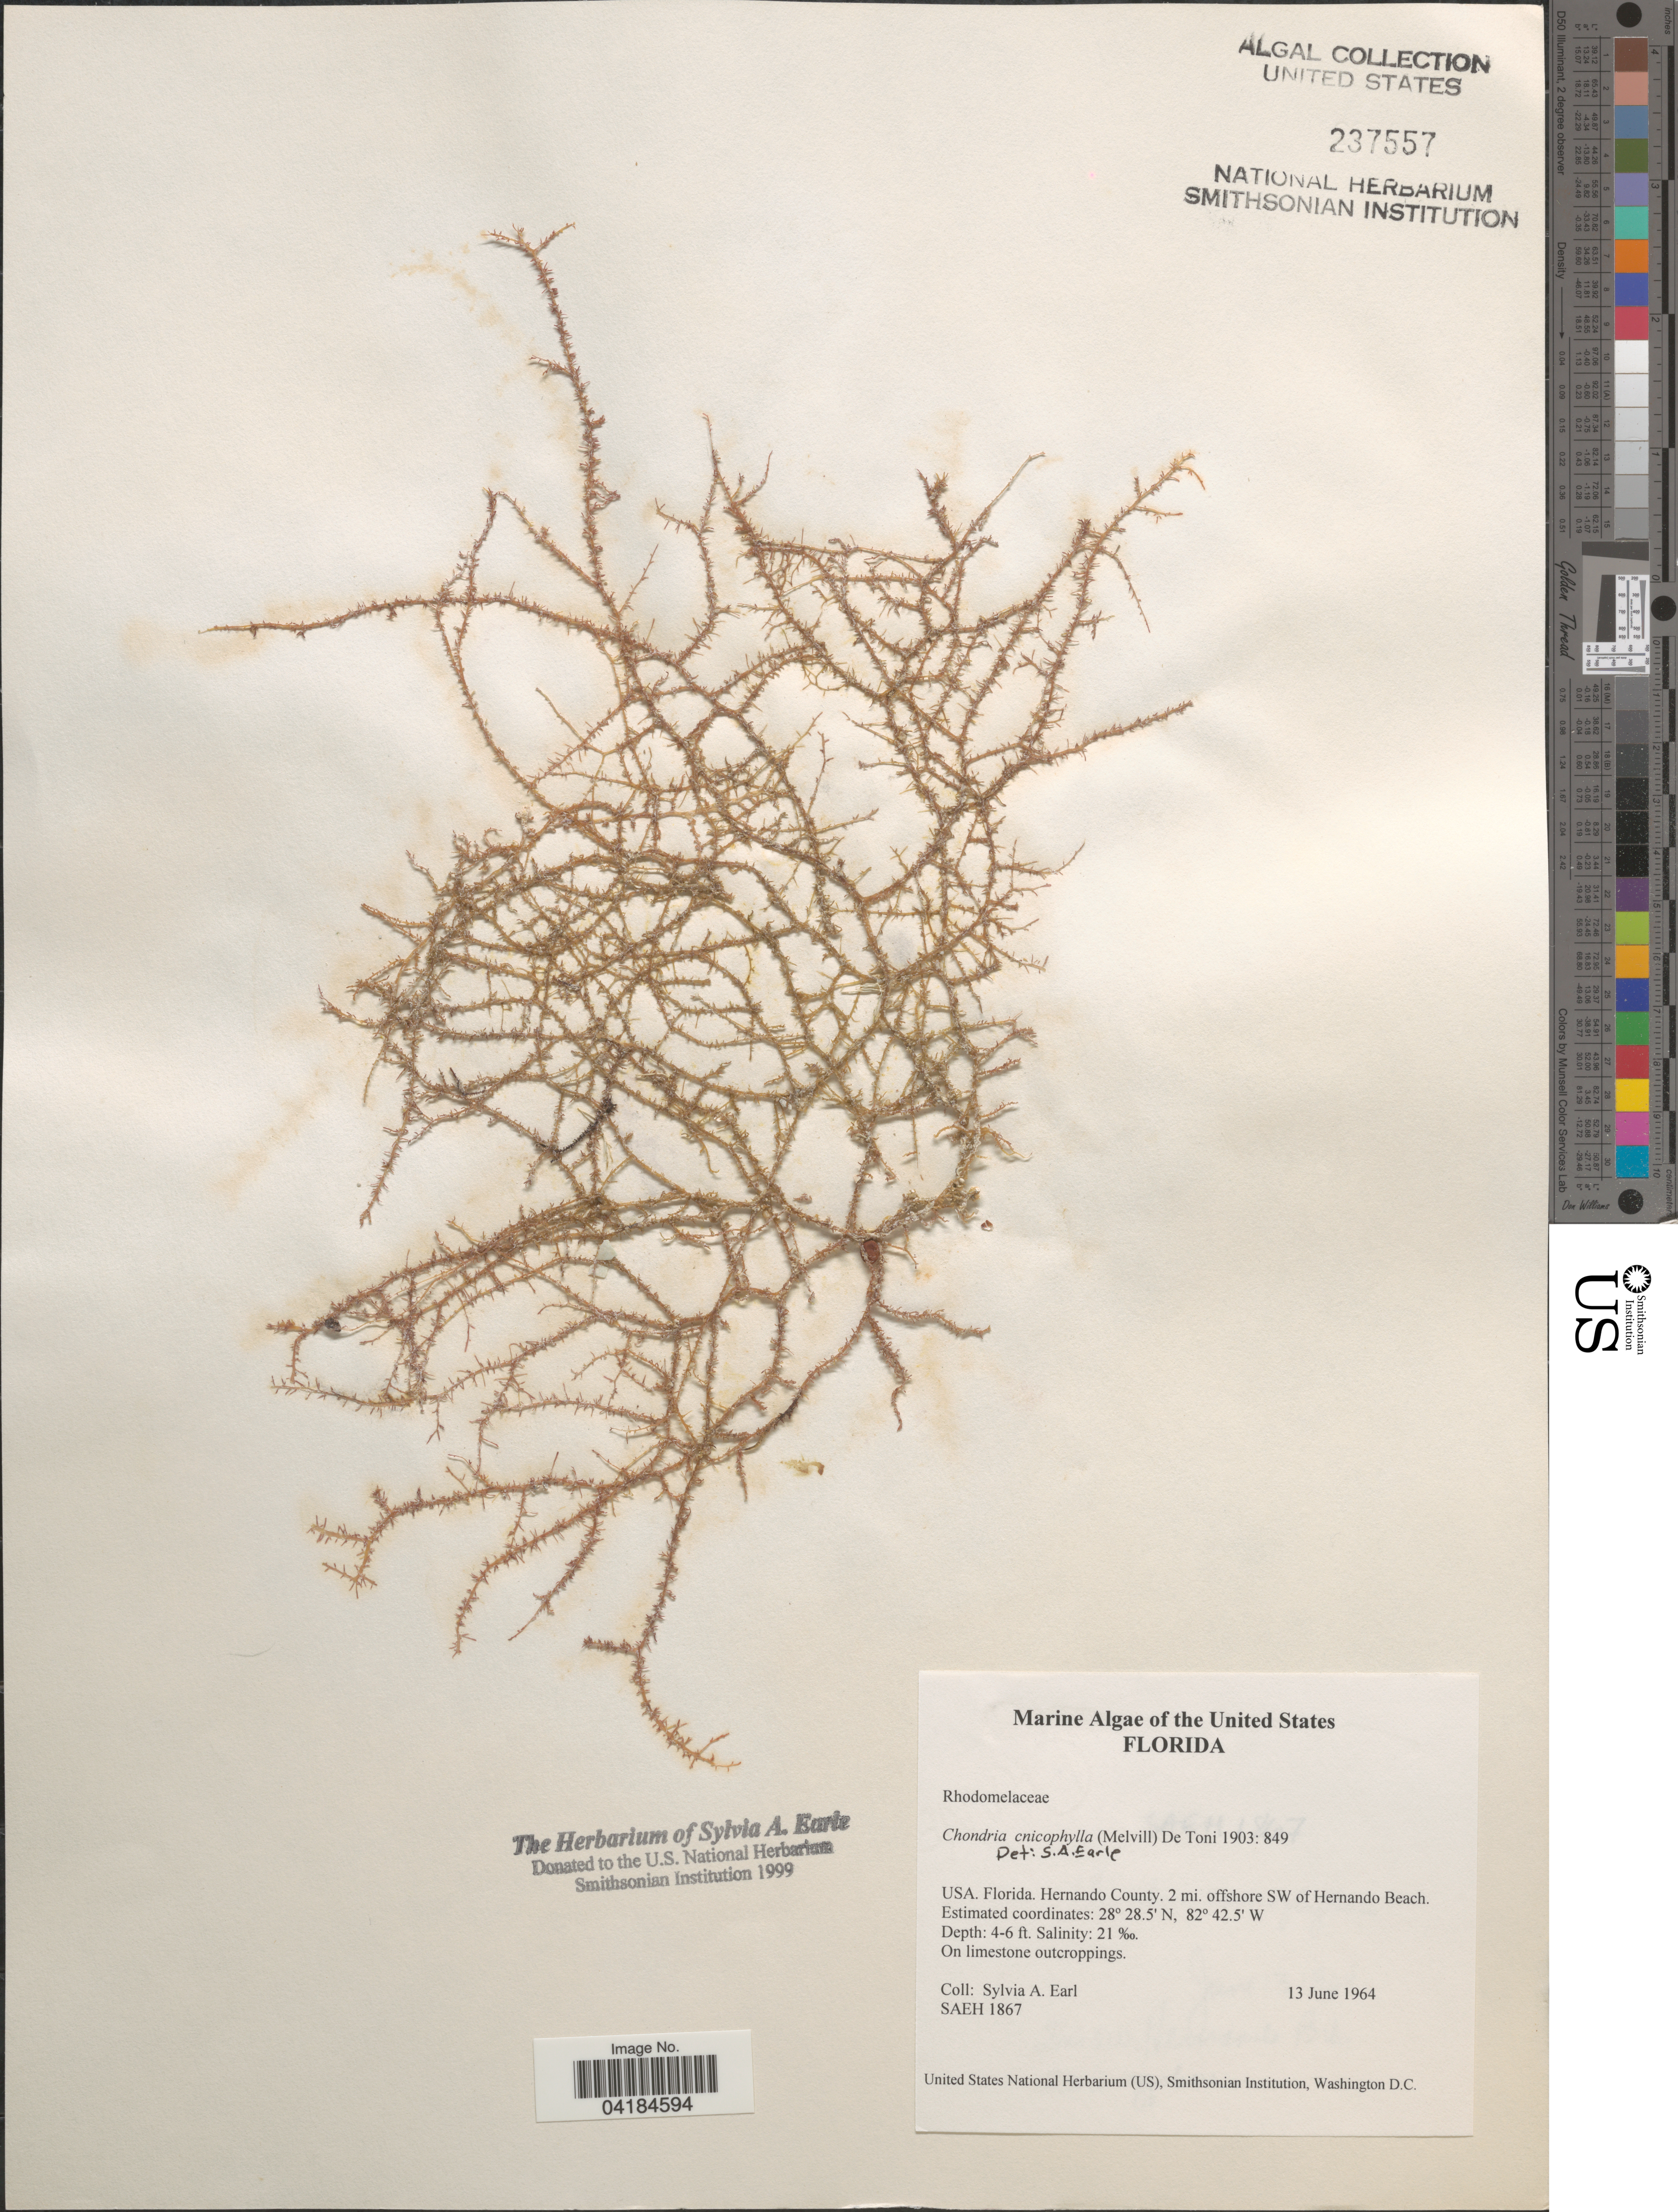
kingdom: Plantae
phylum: Rhodophyta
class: Florideophyceae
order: Ceramiales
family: Rhodomelaceae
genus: Chondria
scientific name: Chondria cnicophylla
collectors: S. A. Earle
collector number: SAEH1867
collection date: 1964-06-13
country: United States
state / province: Florida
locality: Hernando County. 2 mi. offshore SW of Hernando Beach.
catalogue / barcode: US 237557